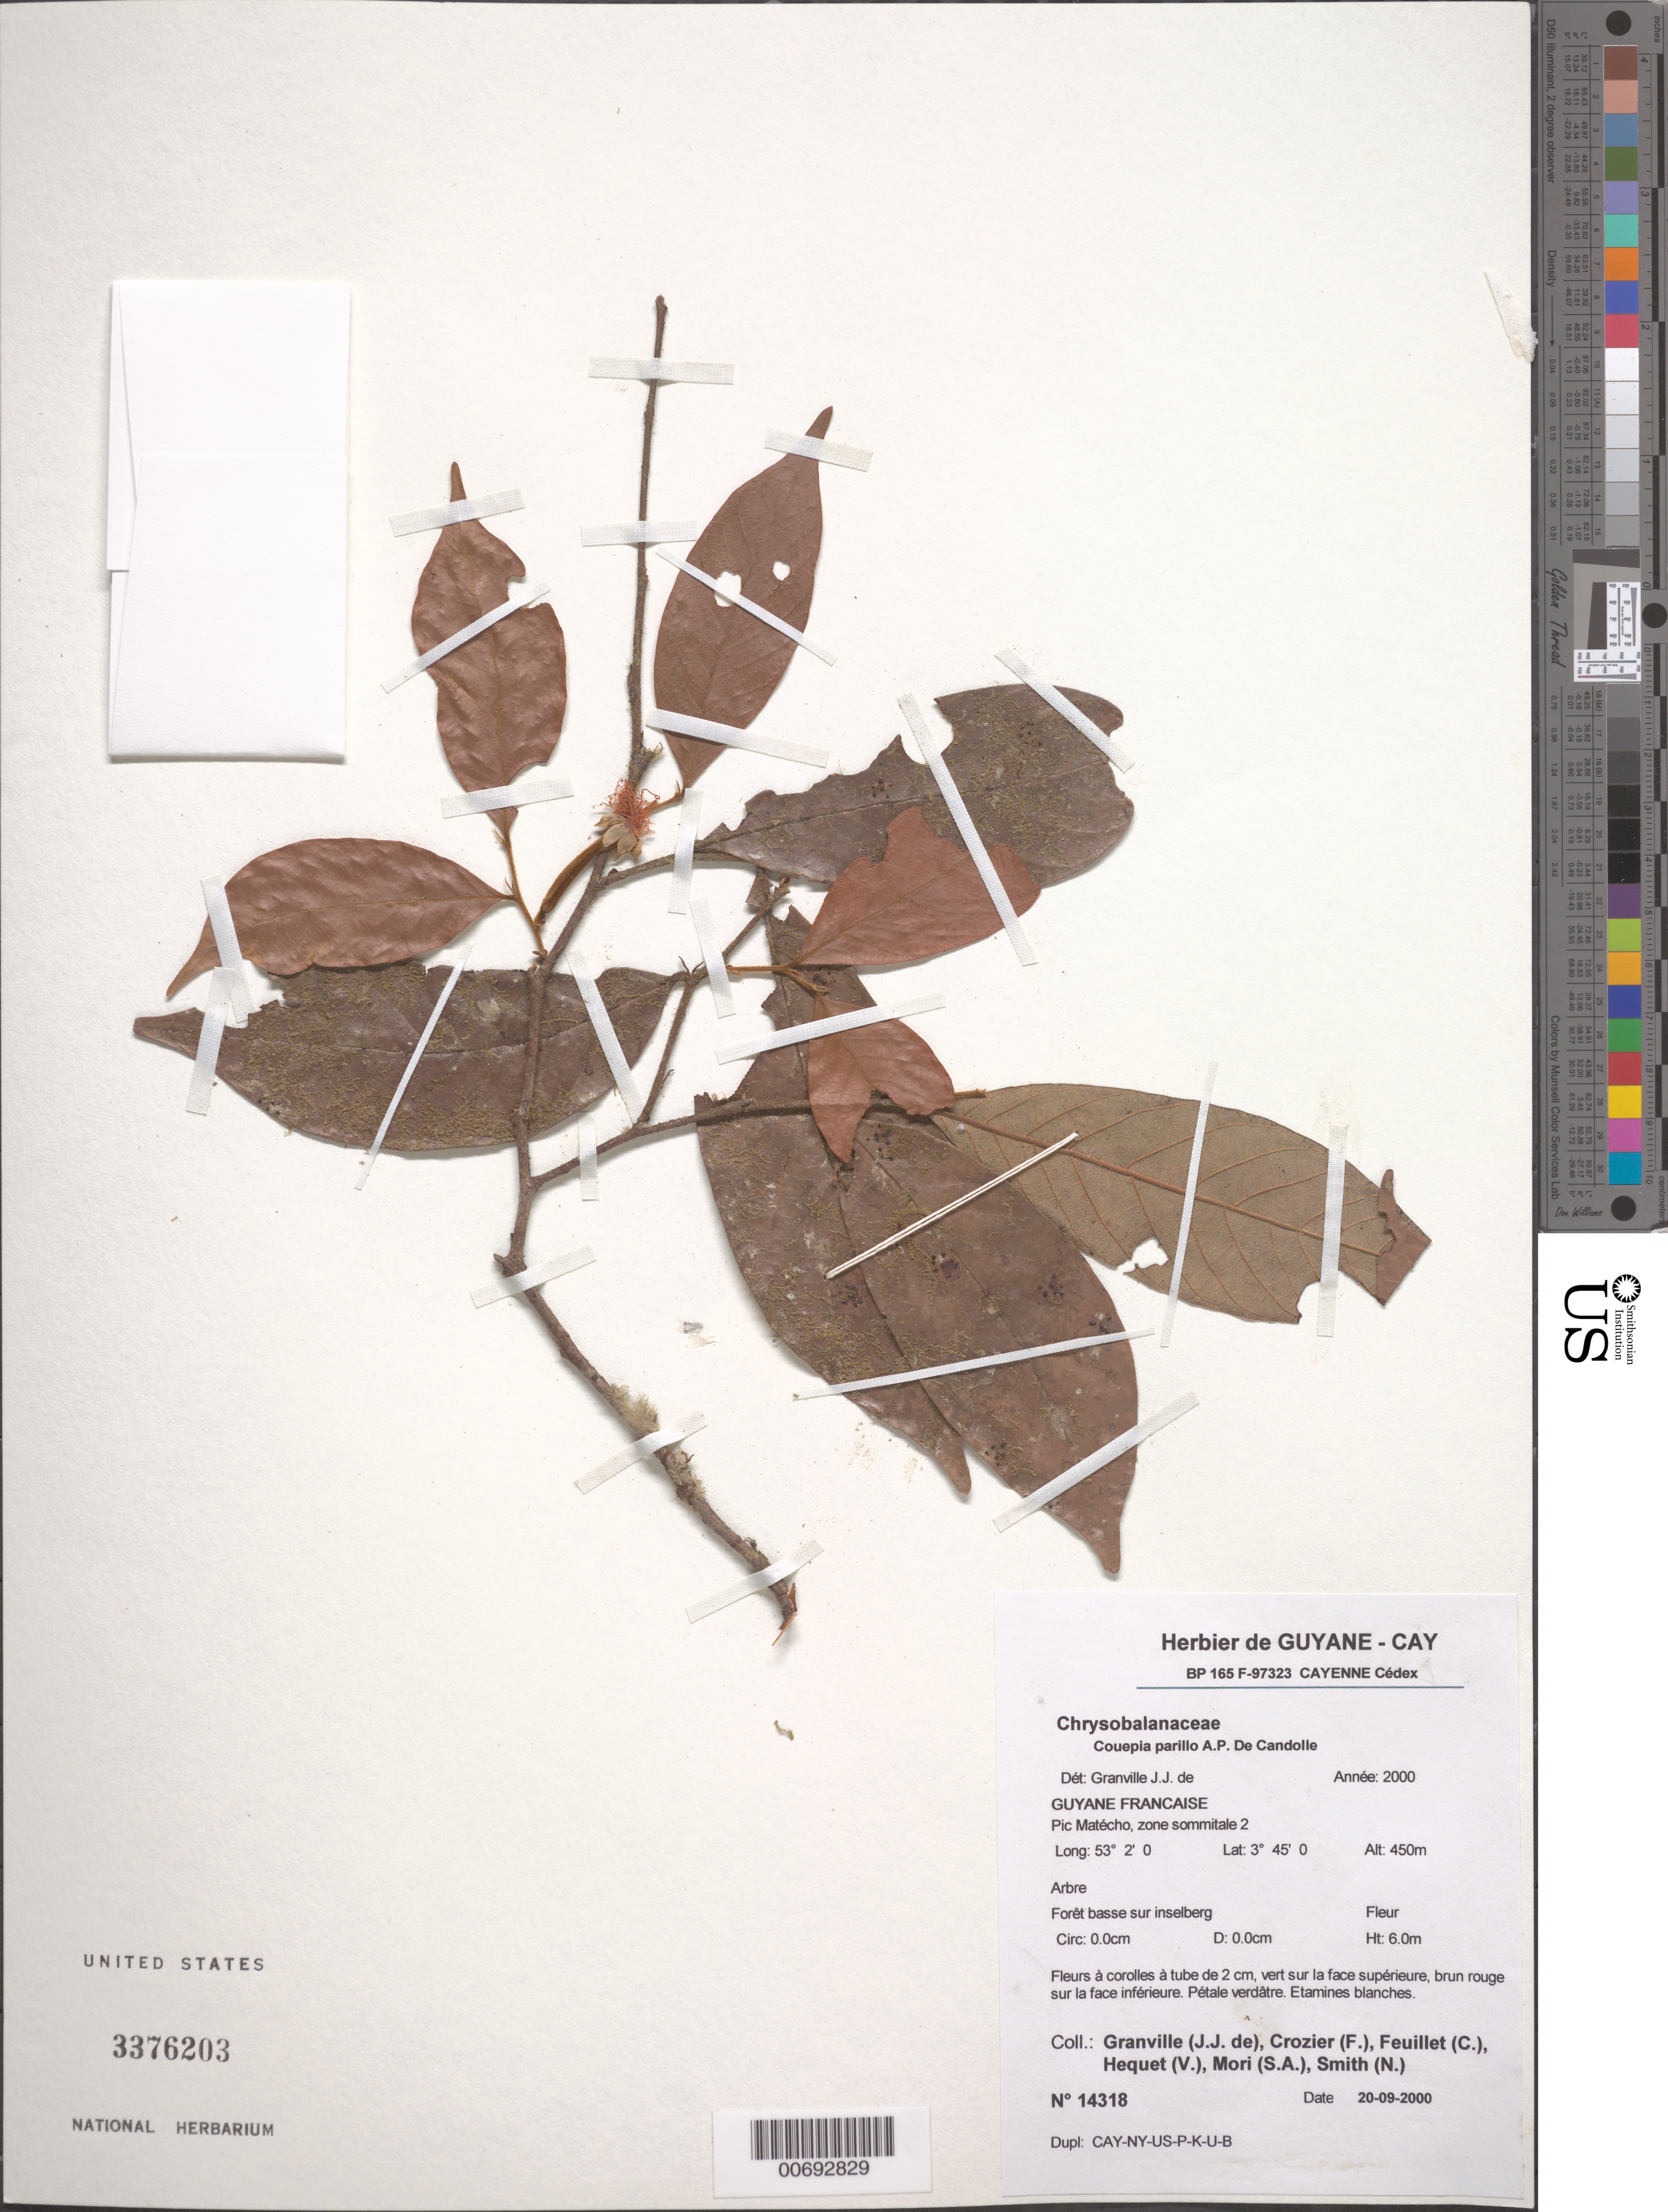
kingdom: Plantae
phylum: Tracheophyta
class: Magnoliopsida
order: Malpighiales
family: Chrysobalanaceae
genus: Gaulettia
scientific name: Gaulettia parillo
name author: (DC.) Sothers & Prance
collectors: J.-J. de Granville, F. Crozier, C. Feuillet, V. Hequet, S. Mori & N. Smith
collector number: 14318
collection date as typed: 20-Sep-00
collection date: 2000-09-20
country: French Guiana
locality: Pic Matécho, zone sommitale 2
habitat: Forêt basse sur inselberg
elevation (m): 450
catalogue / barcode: US 3376203